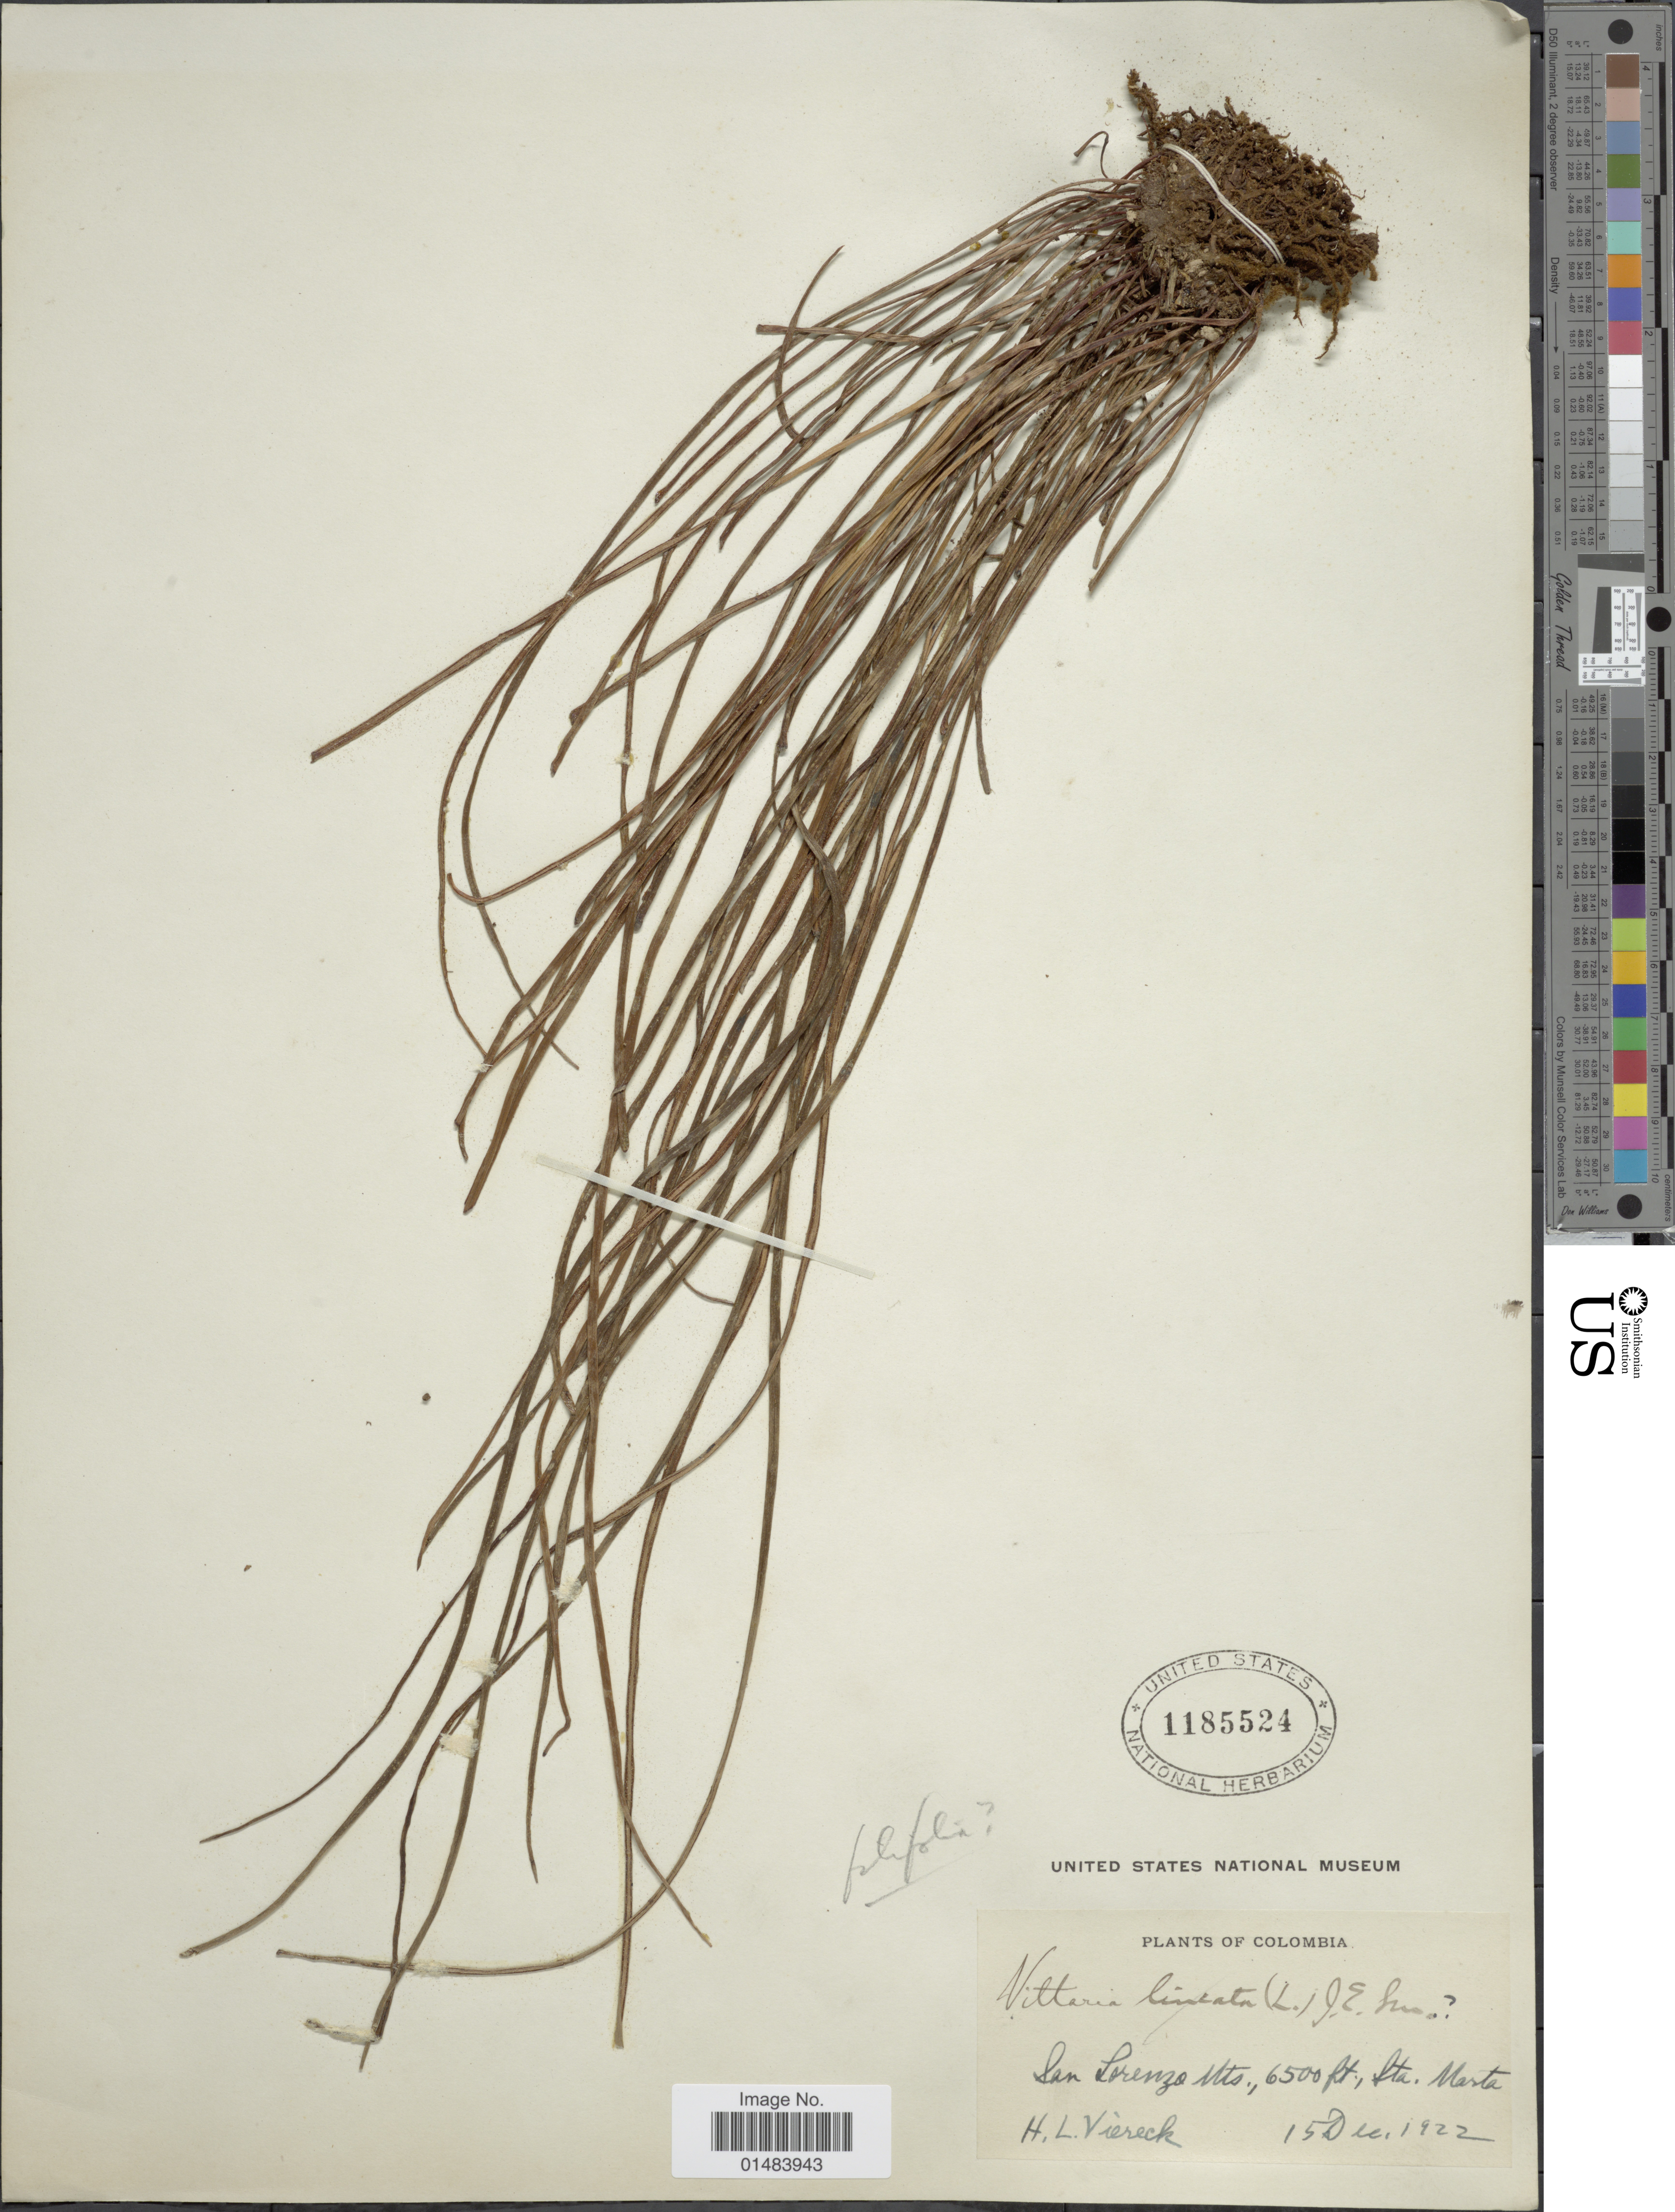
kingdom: Plantae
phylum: Tracheophyta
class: Polypodiopsida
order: Polypodiales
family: Pteridaceae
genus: Vittaria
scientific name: Vittaria graminifolia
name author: Kaulf.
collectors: H. L. Viereck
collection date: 1922-12-15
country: Colombia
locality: Colombia, San Lorenzo Mts. Sta Marta.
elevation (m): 1981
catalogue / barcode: US 1185524